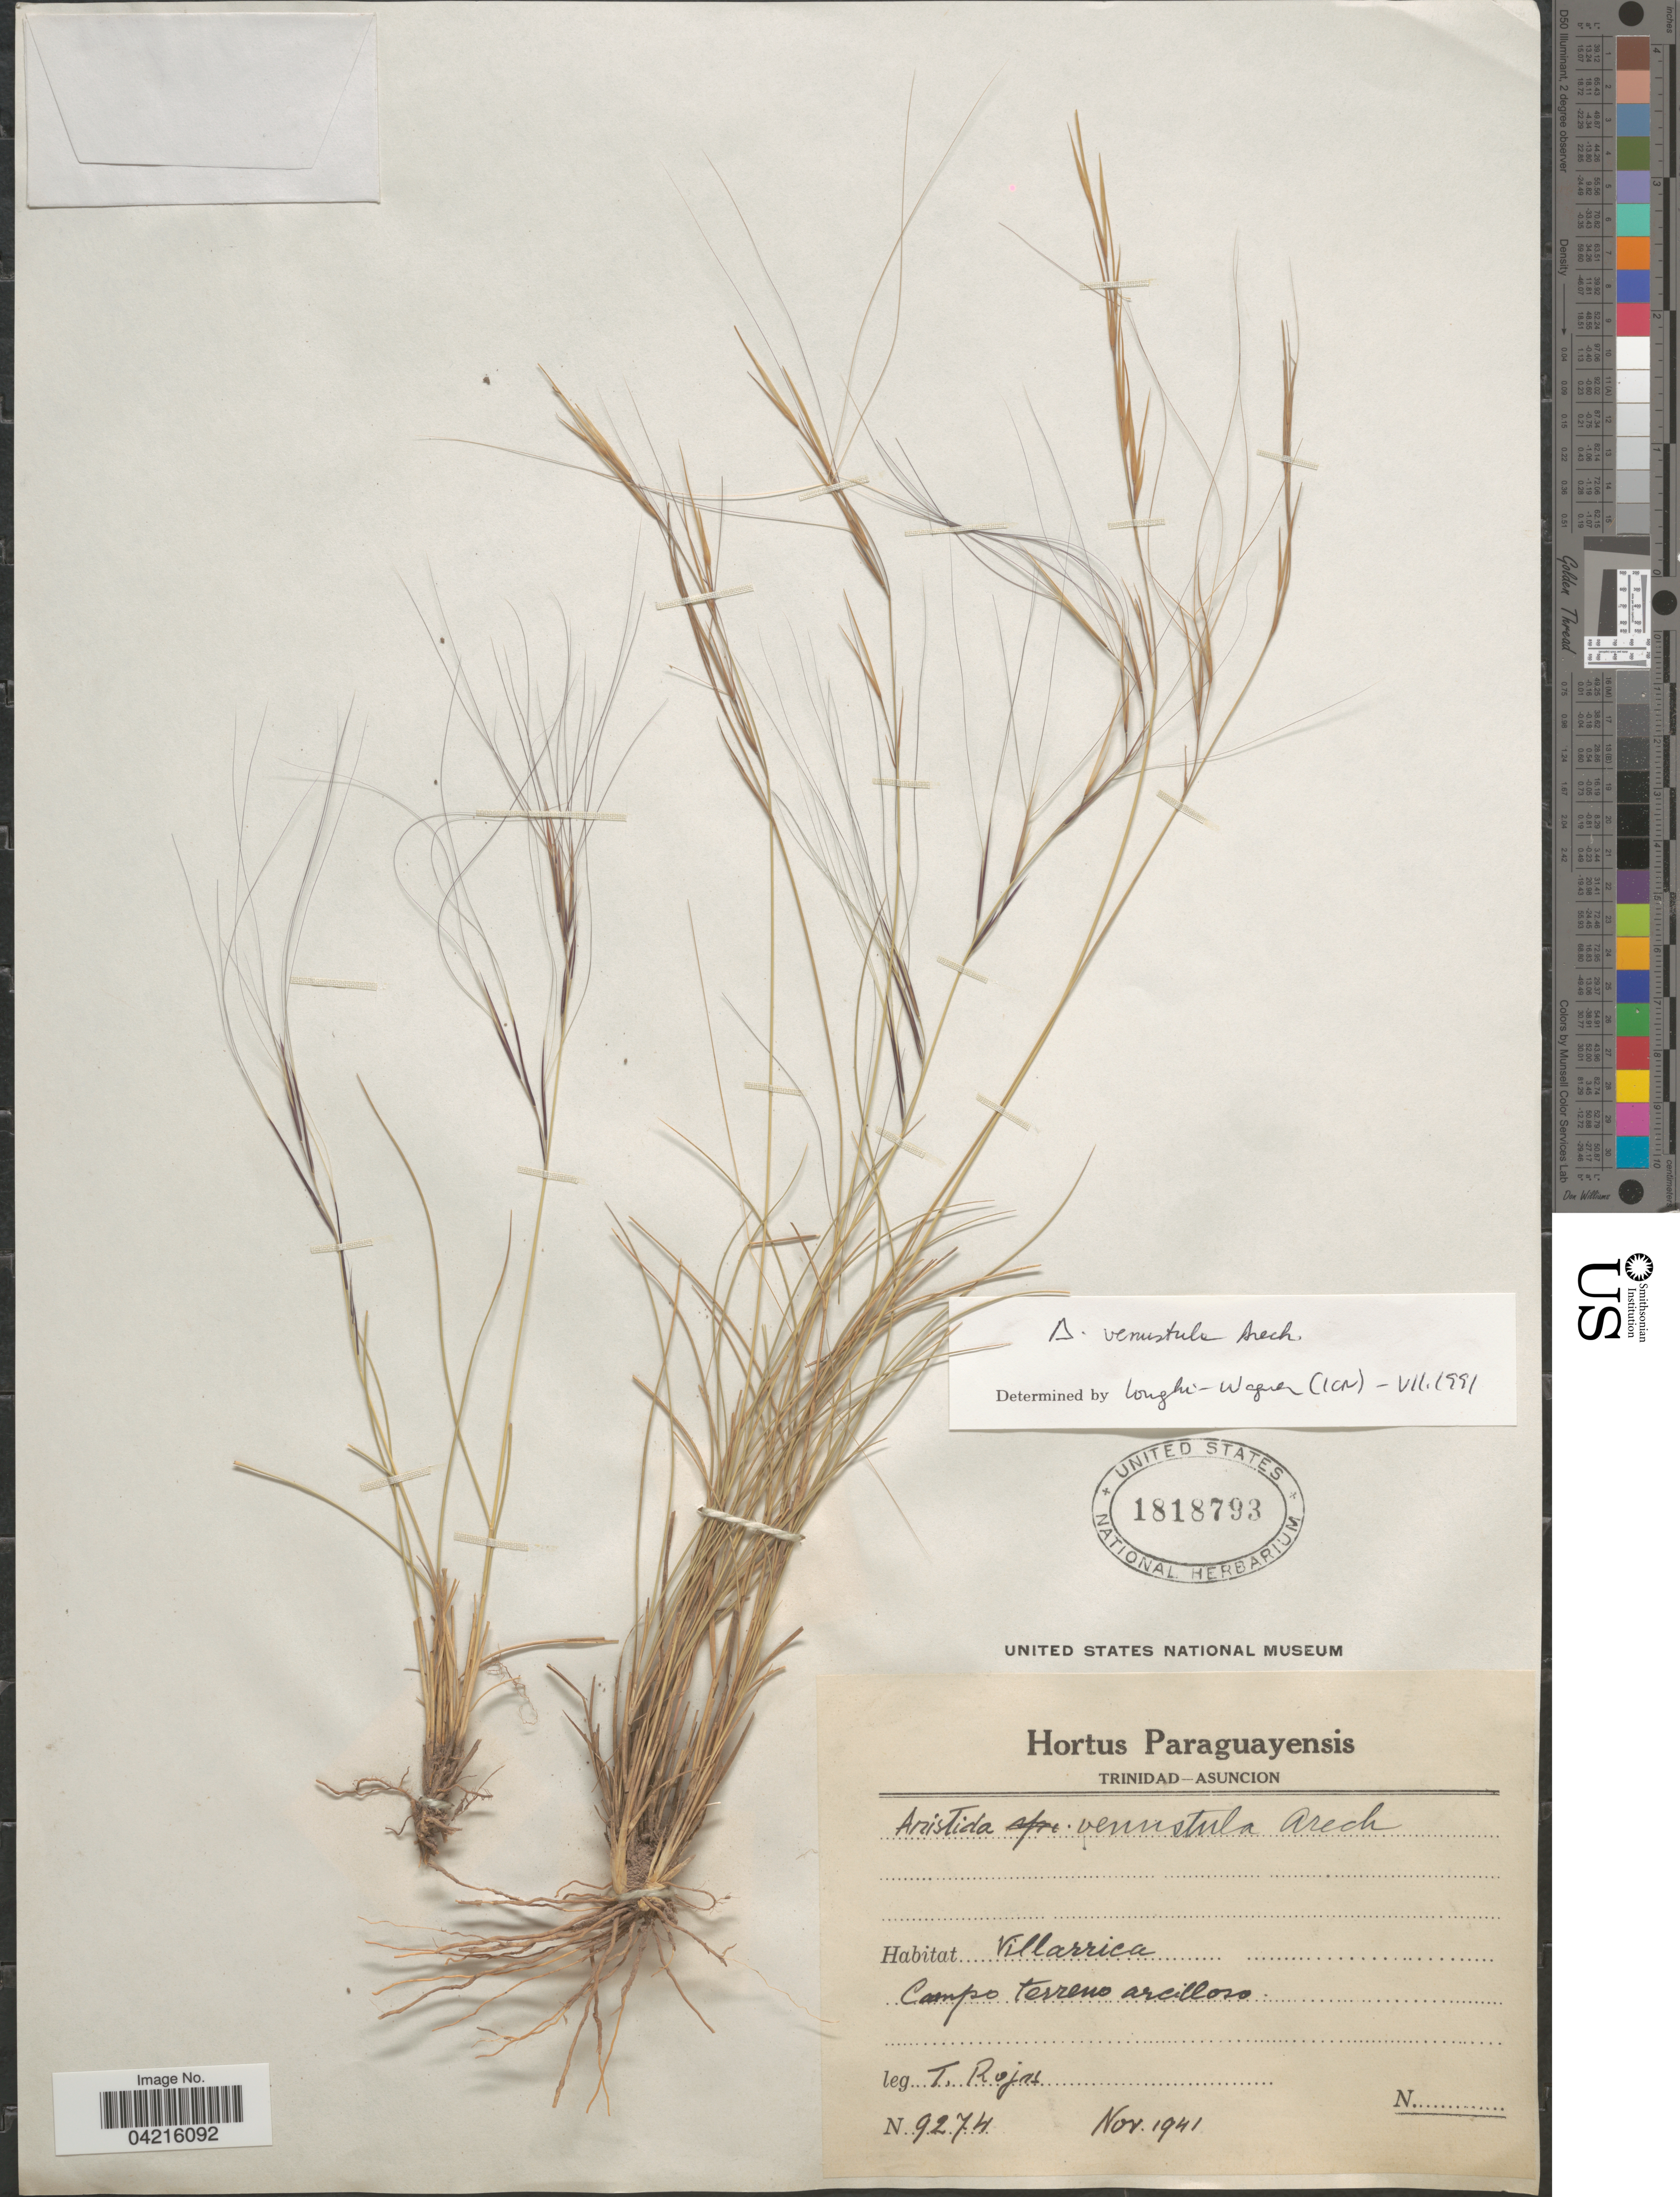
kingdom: Plantae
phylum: Tracheophyta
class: Liliopsida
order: Poales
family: Poaceae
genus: Aristida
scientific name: Aristida venustula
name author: Arechav.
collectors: T. Rojas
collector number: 9274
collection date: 1941-11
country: Paraguay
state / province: Asuncion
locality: Villarrica. Campo terreno arcilloso.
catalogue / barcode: US 1818793